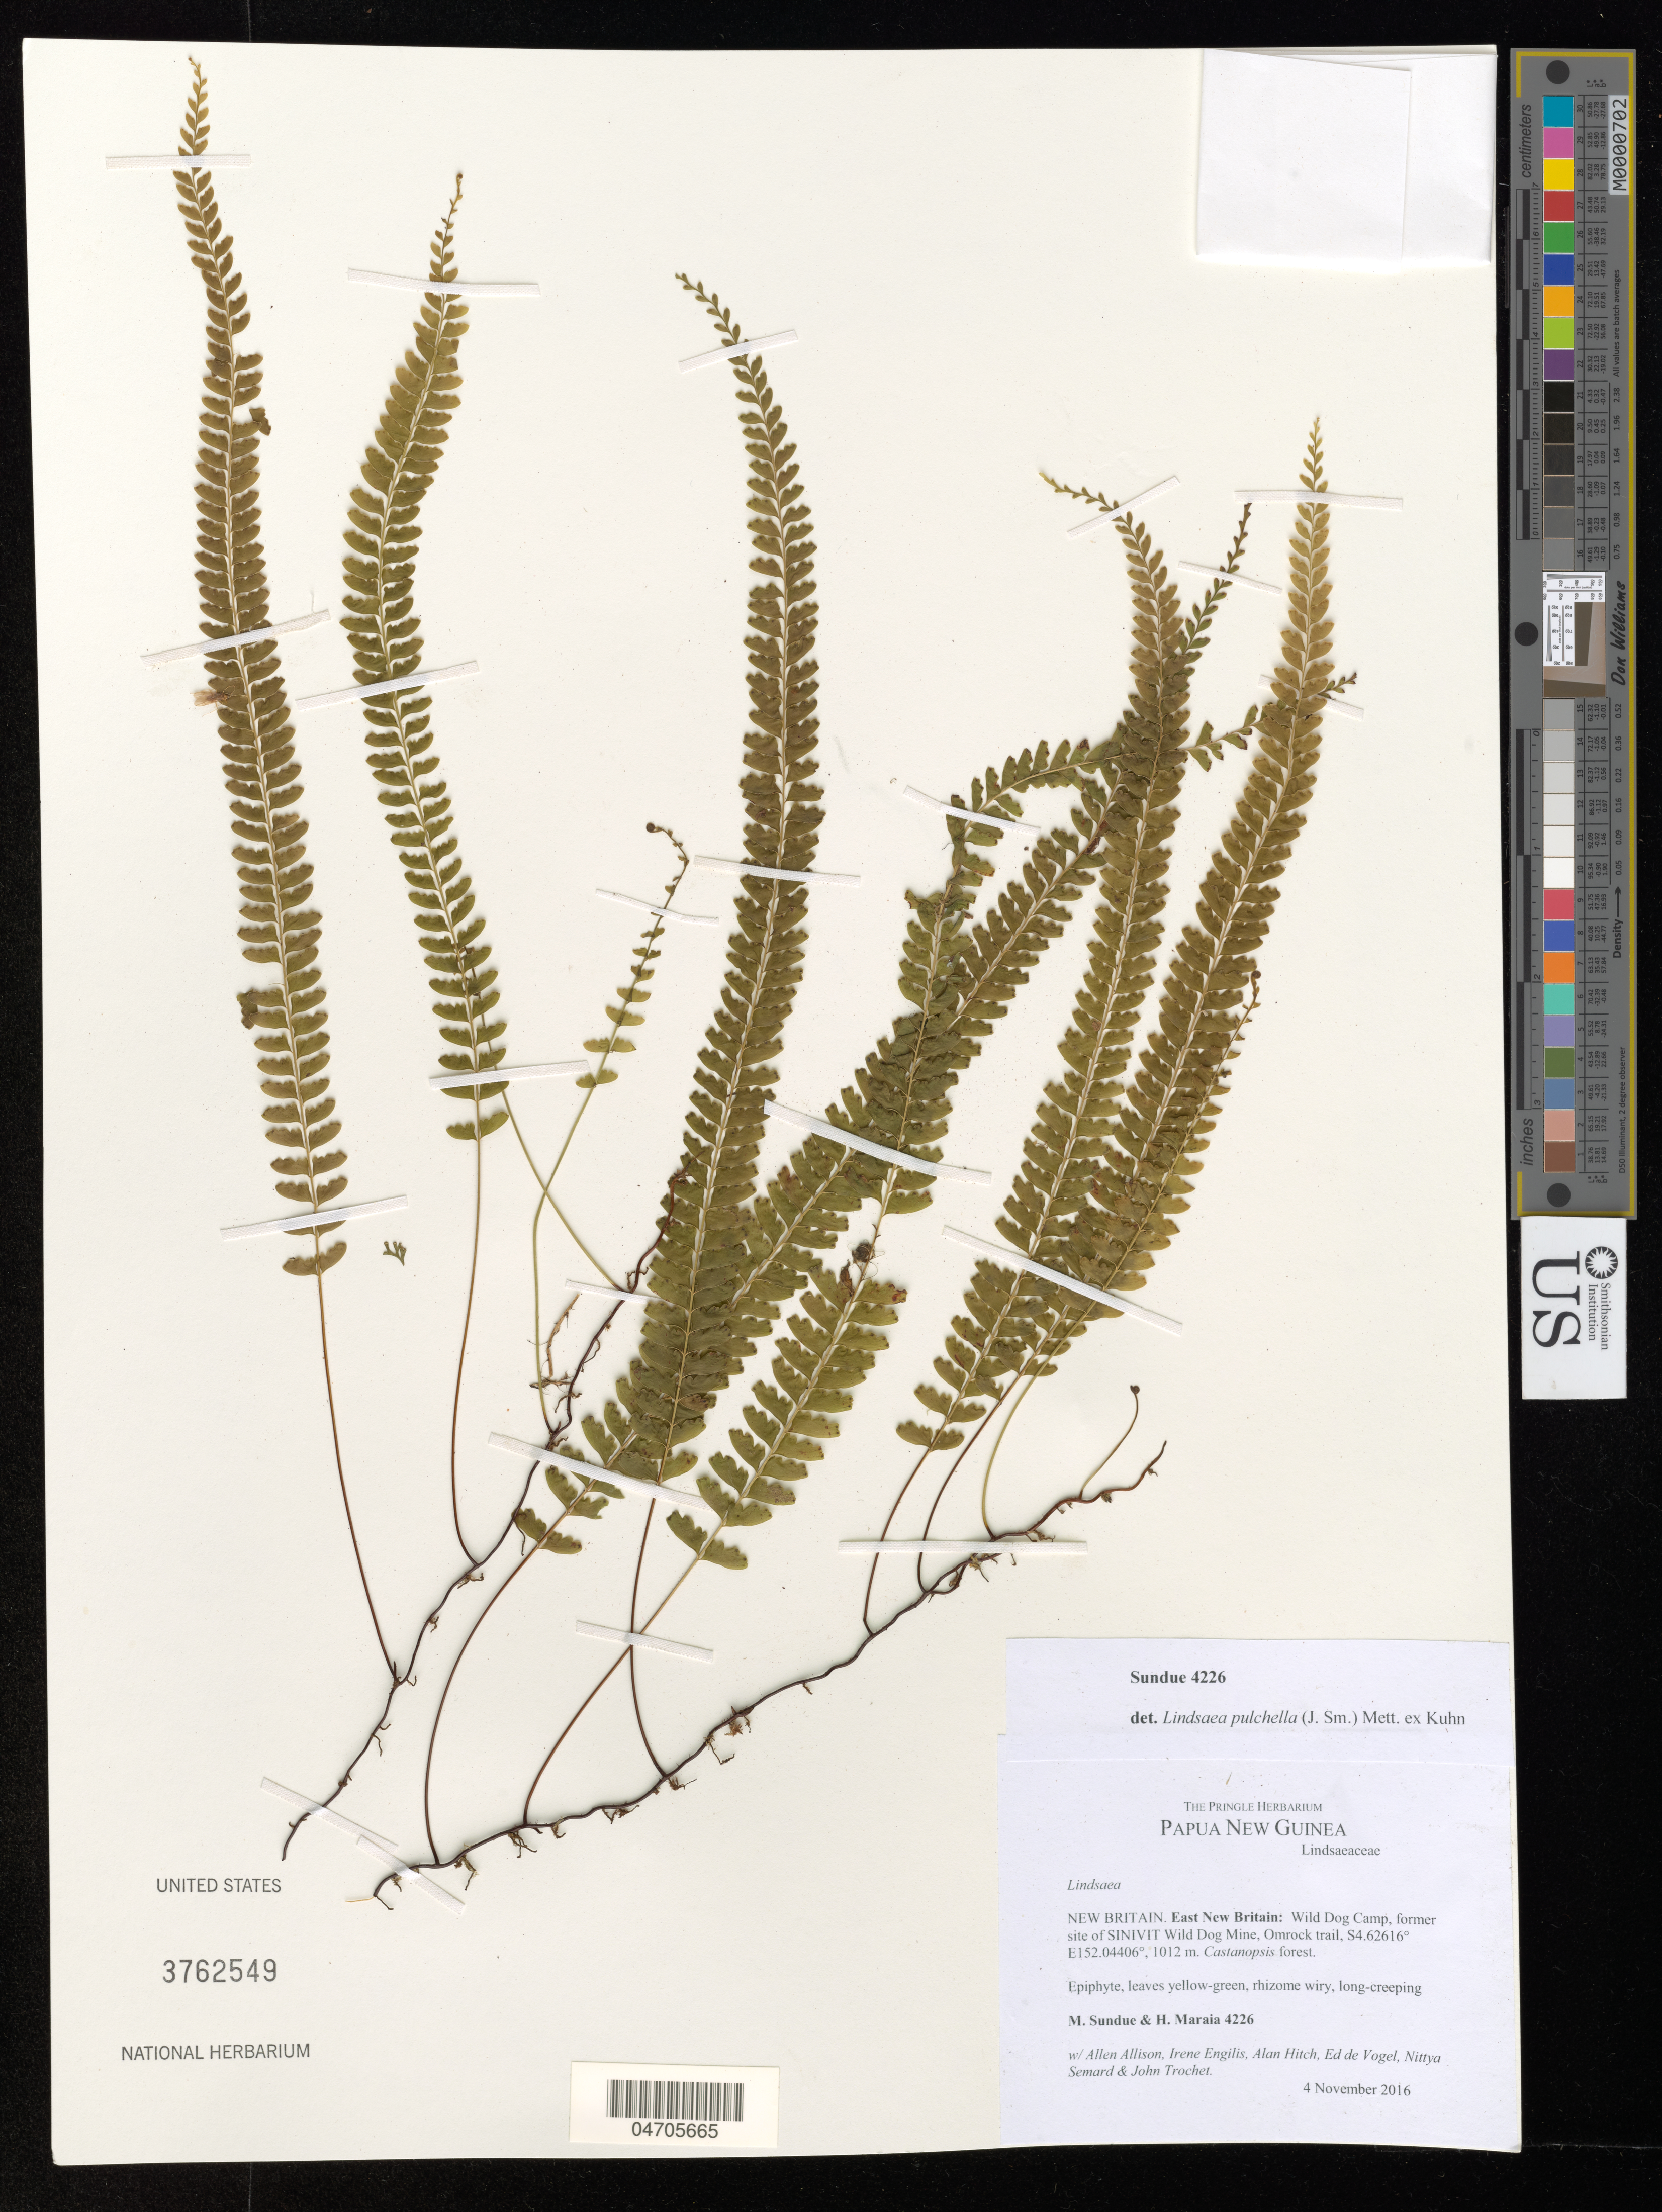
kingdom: Plantae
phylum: Tracheophyta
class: Polypodiopsida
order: Polypodiales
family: Lindsaeaceae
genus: Lindsaea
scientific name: Lindsaea pulchella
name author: (J. Sm.) Mett. ex Kuhn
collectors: M. Sundue, H. Maraia, A. Allison & A. Garcia Jimenez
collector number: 4226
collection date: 2016-11-04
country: Papua New Guinea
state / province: East New Britain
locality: New Britain. Wild Dog Camp, former site of SINIVIT Wild Dog Mine, Omrock trail.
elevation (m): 1012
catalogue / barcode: US 3762549